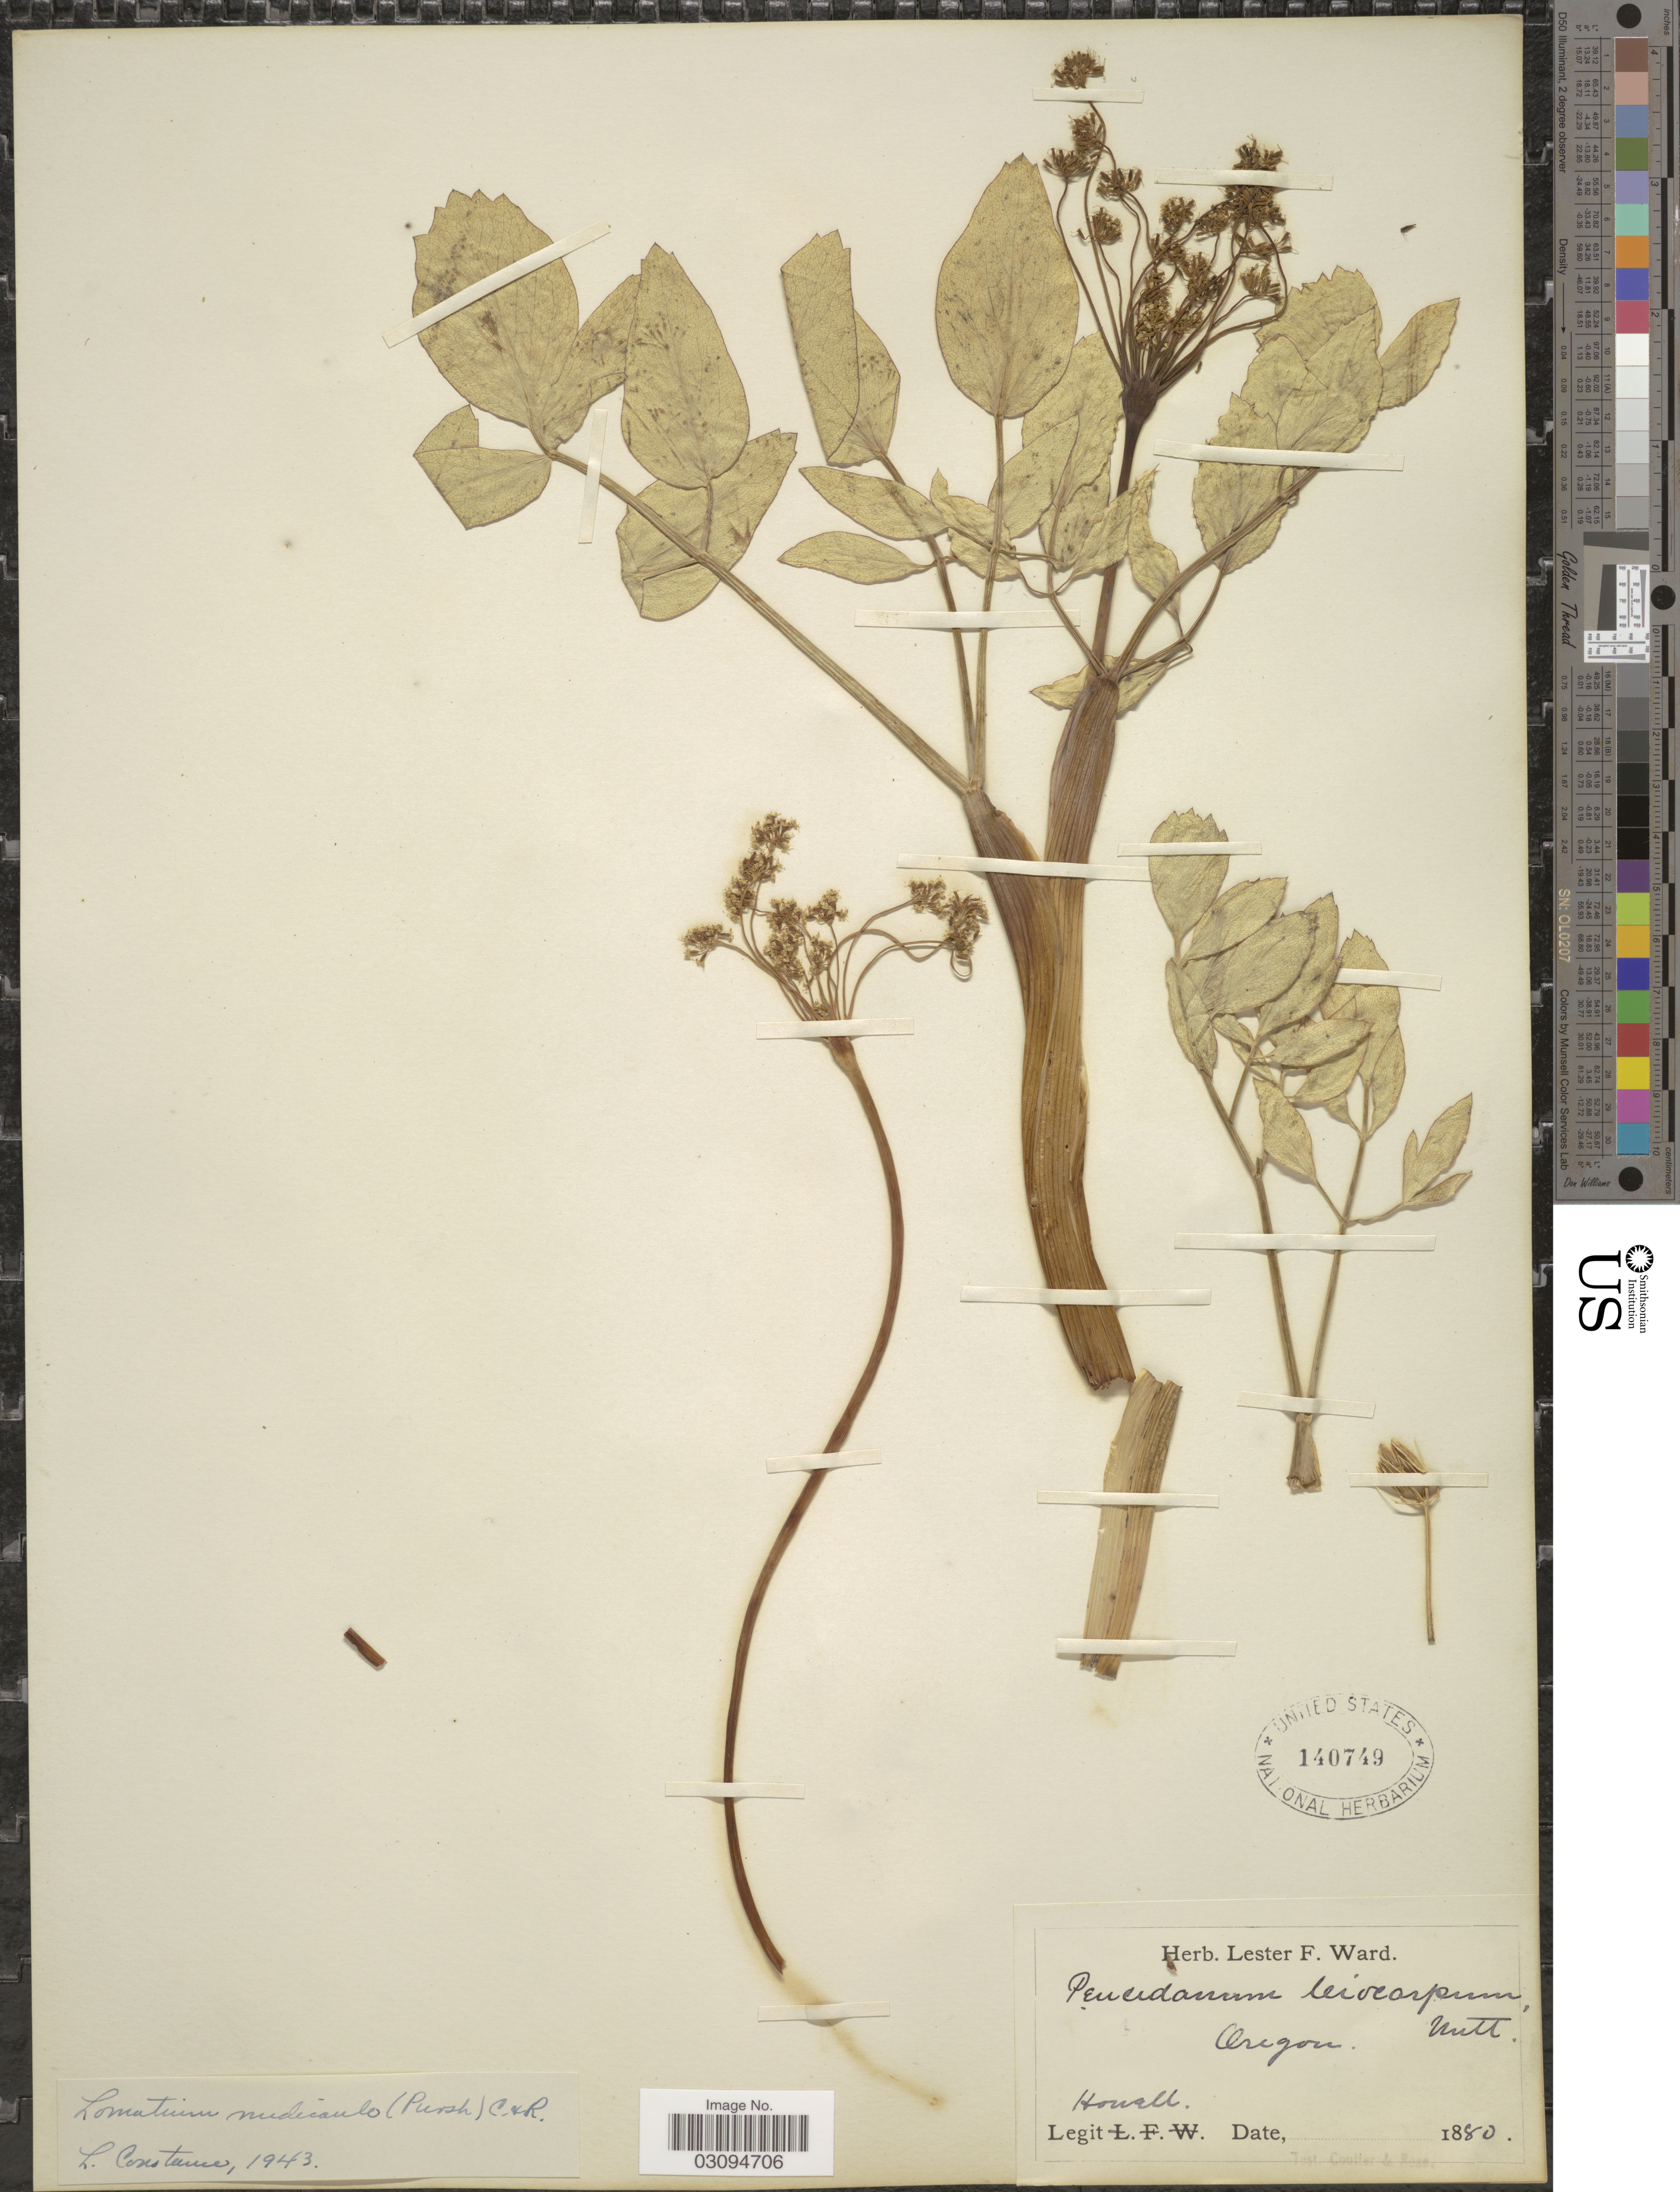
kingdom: Plantae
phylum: Tracheophyta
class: Magnoliopsida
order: Apiales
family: Apiaceae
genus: Lomatium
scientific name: Lomatium nudicaule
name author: (Pursh) J.M. Coult. & Rose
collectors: -. Howell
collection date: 1880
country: United States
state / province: Oregon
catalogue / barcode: US 140749